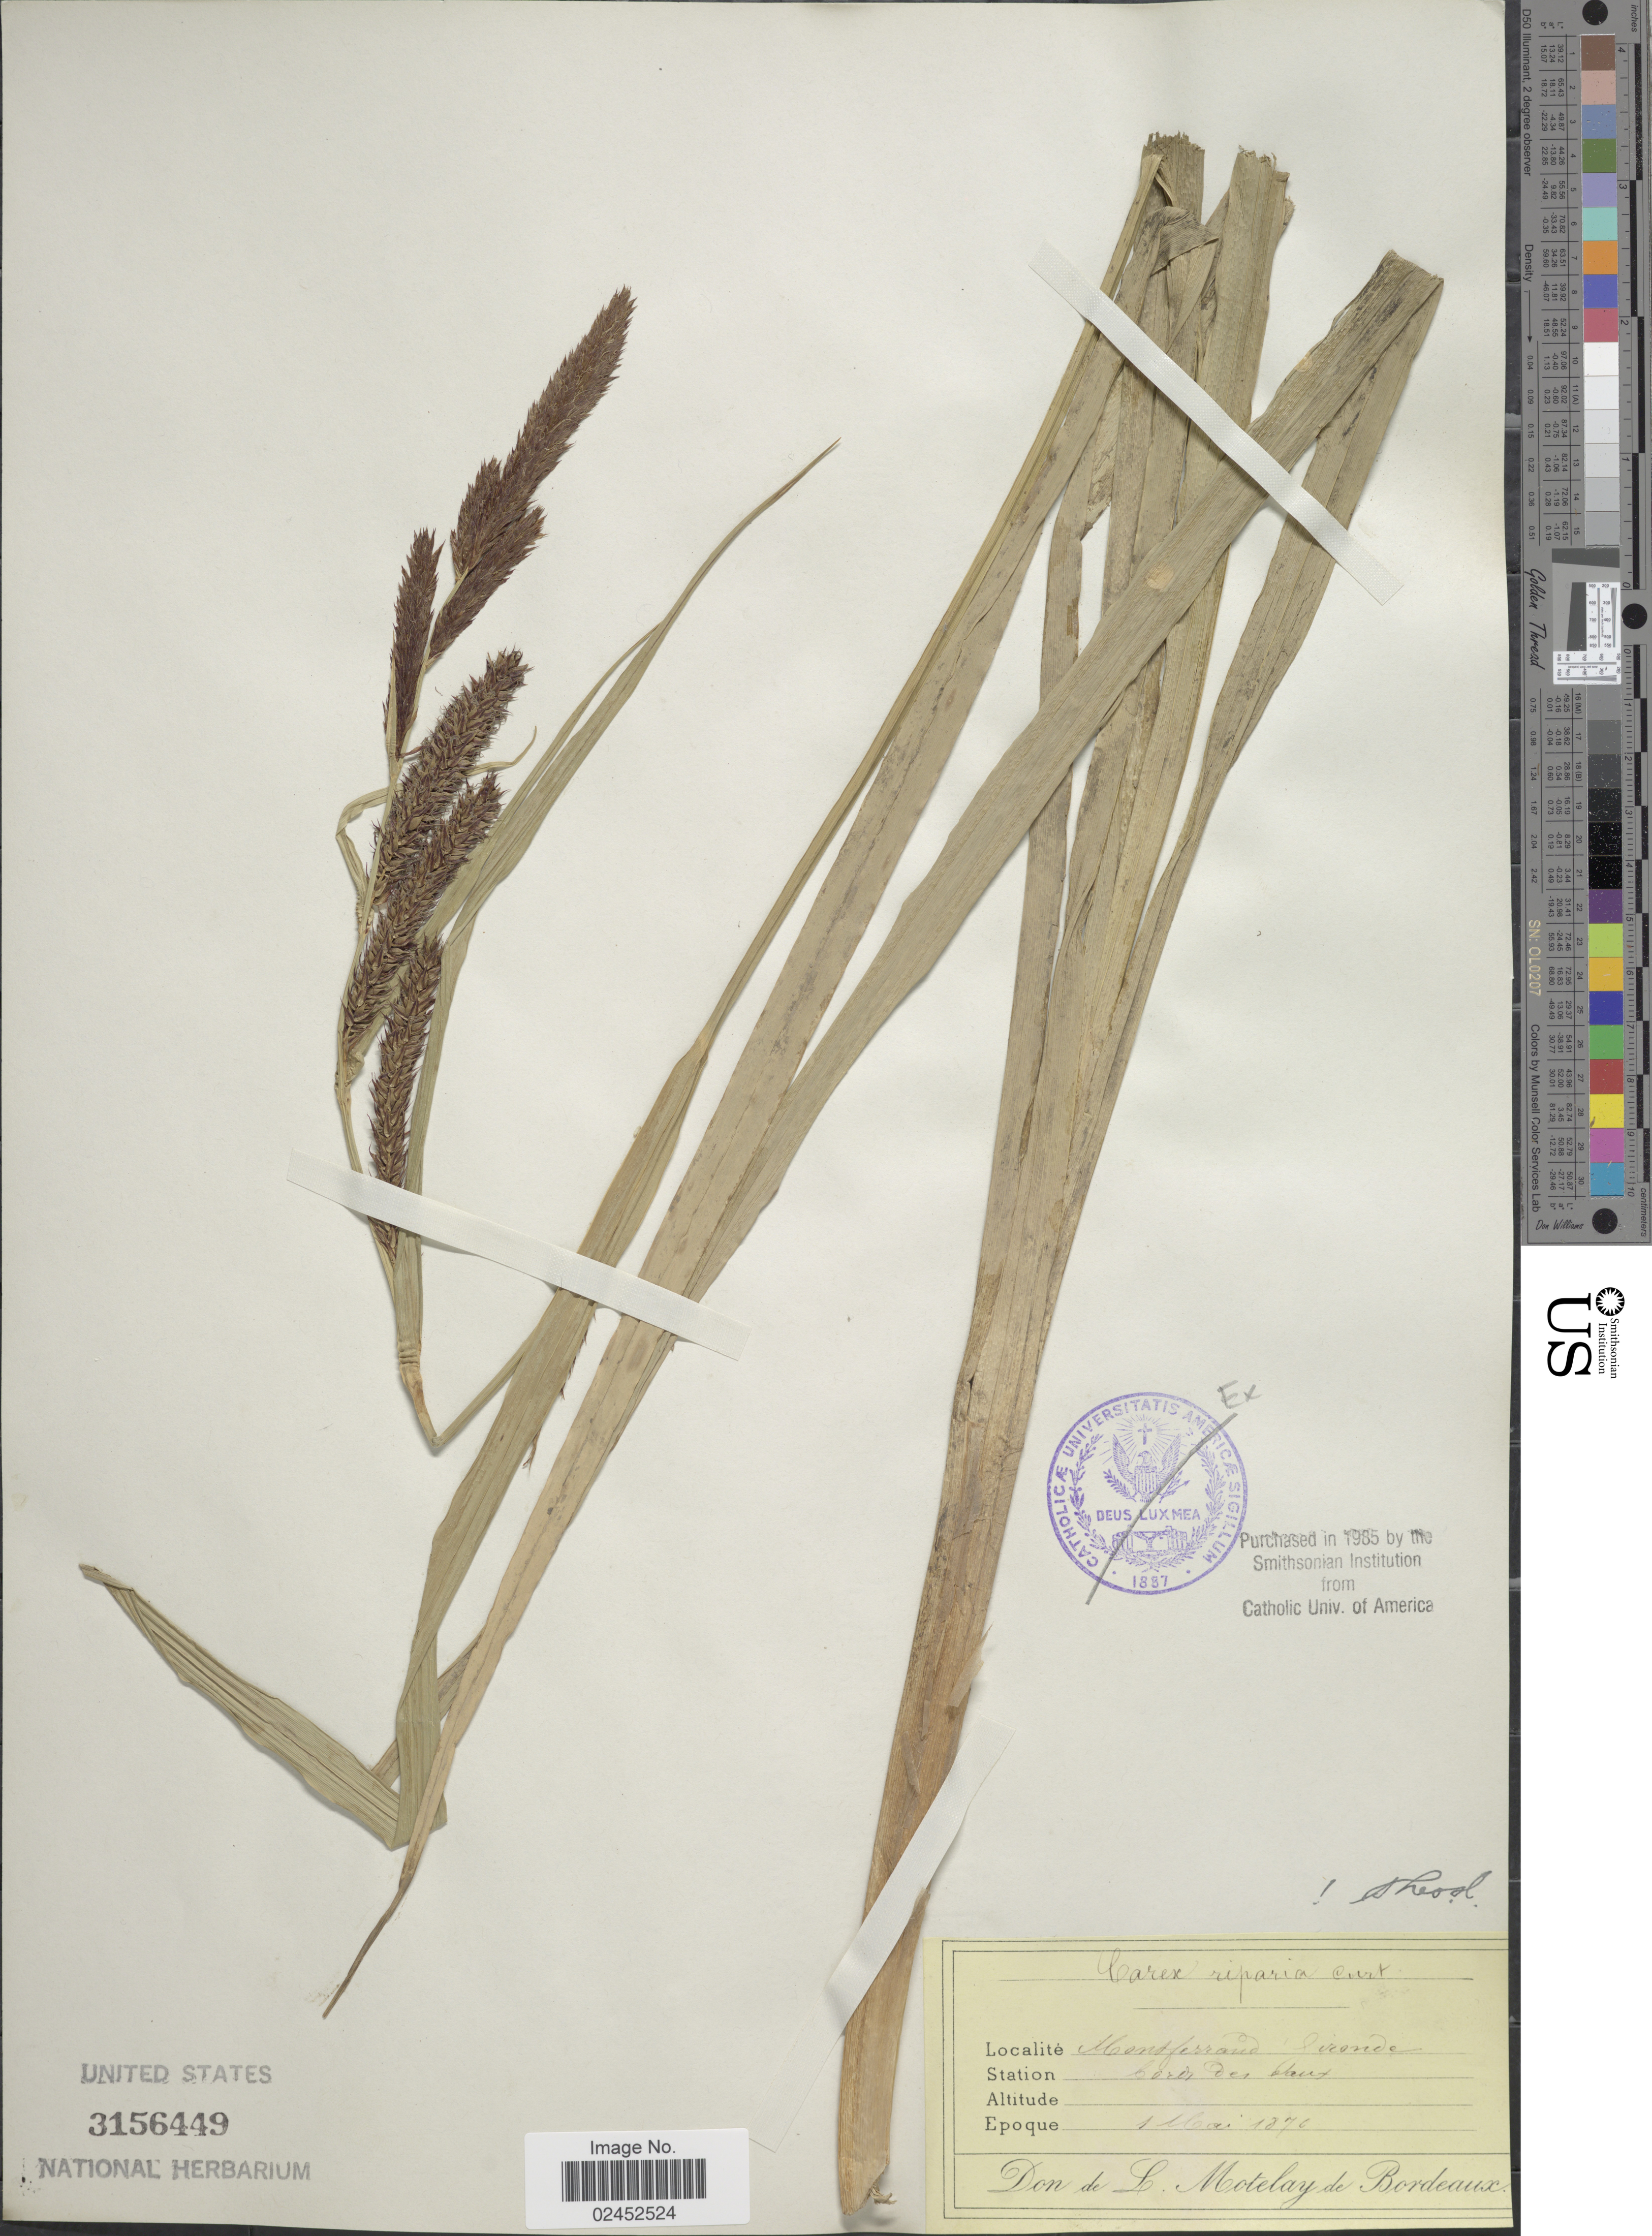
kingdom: Plantae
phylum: Tracheophyta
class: Liliopsida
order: Poales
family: Cyperaceae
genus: Carex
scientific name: Carex riparia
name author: Curtis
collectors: L. De Bordeaux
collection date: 1876-05-01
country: France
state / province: Auvergne-Rhône-Alpes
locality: Montferrand dironde, bord des haux. [interpreted]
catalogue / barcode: US 3156449